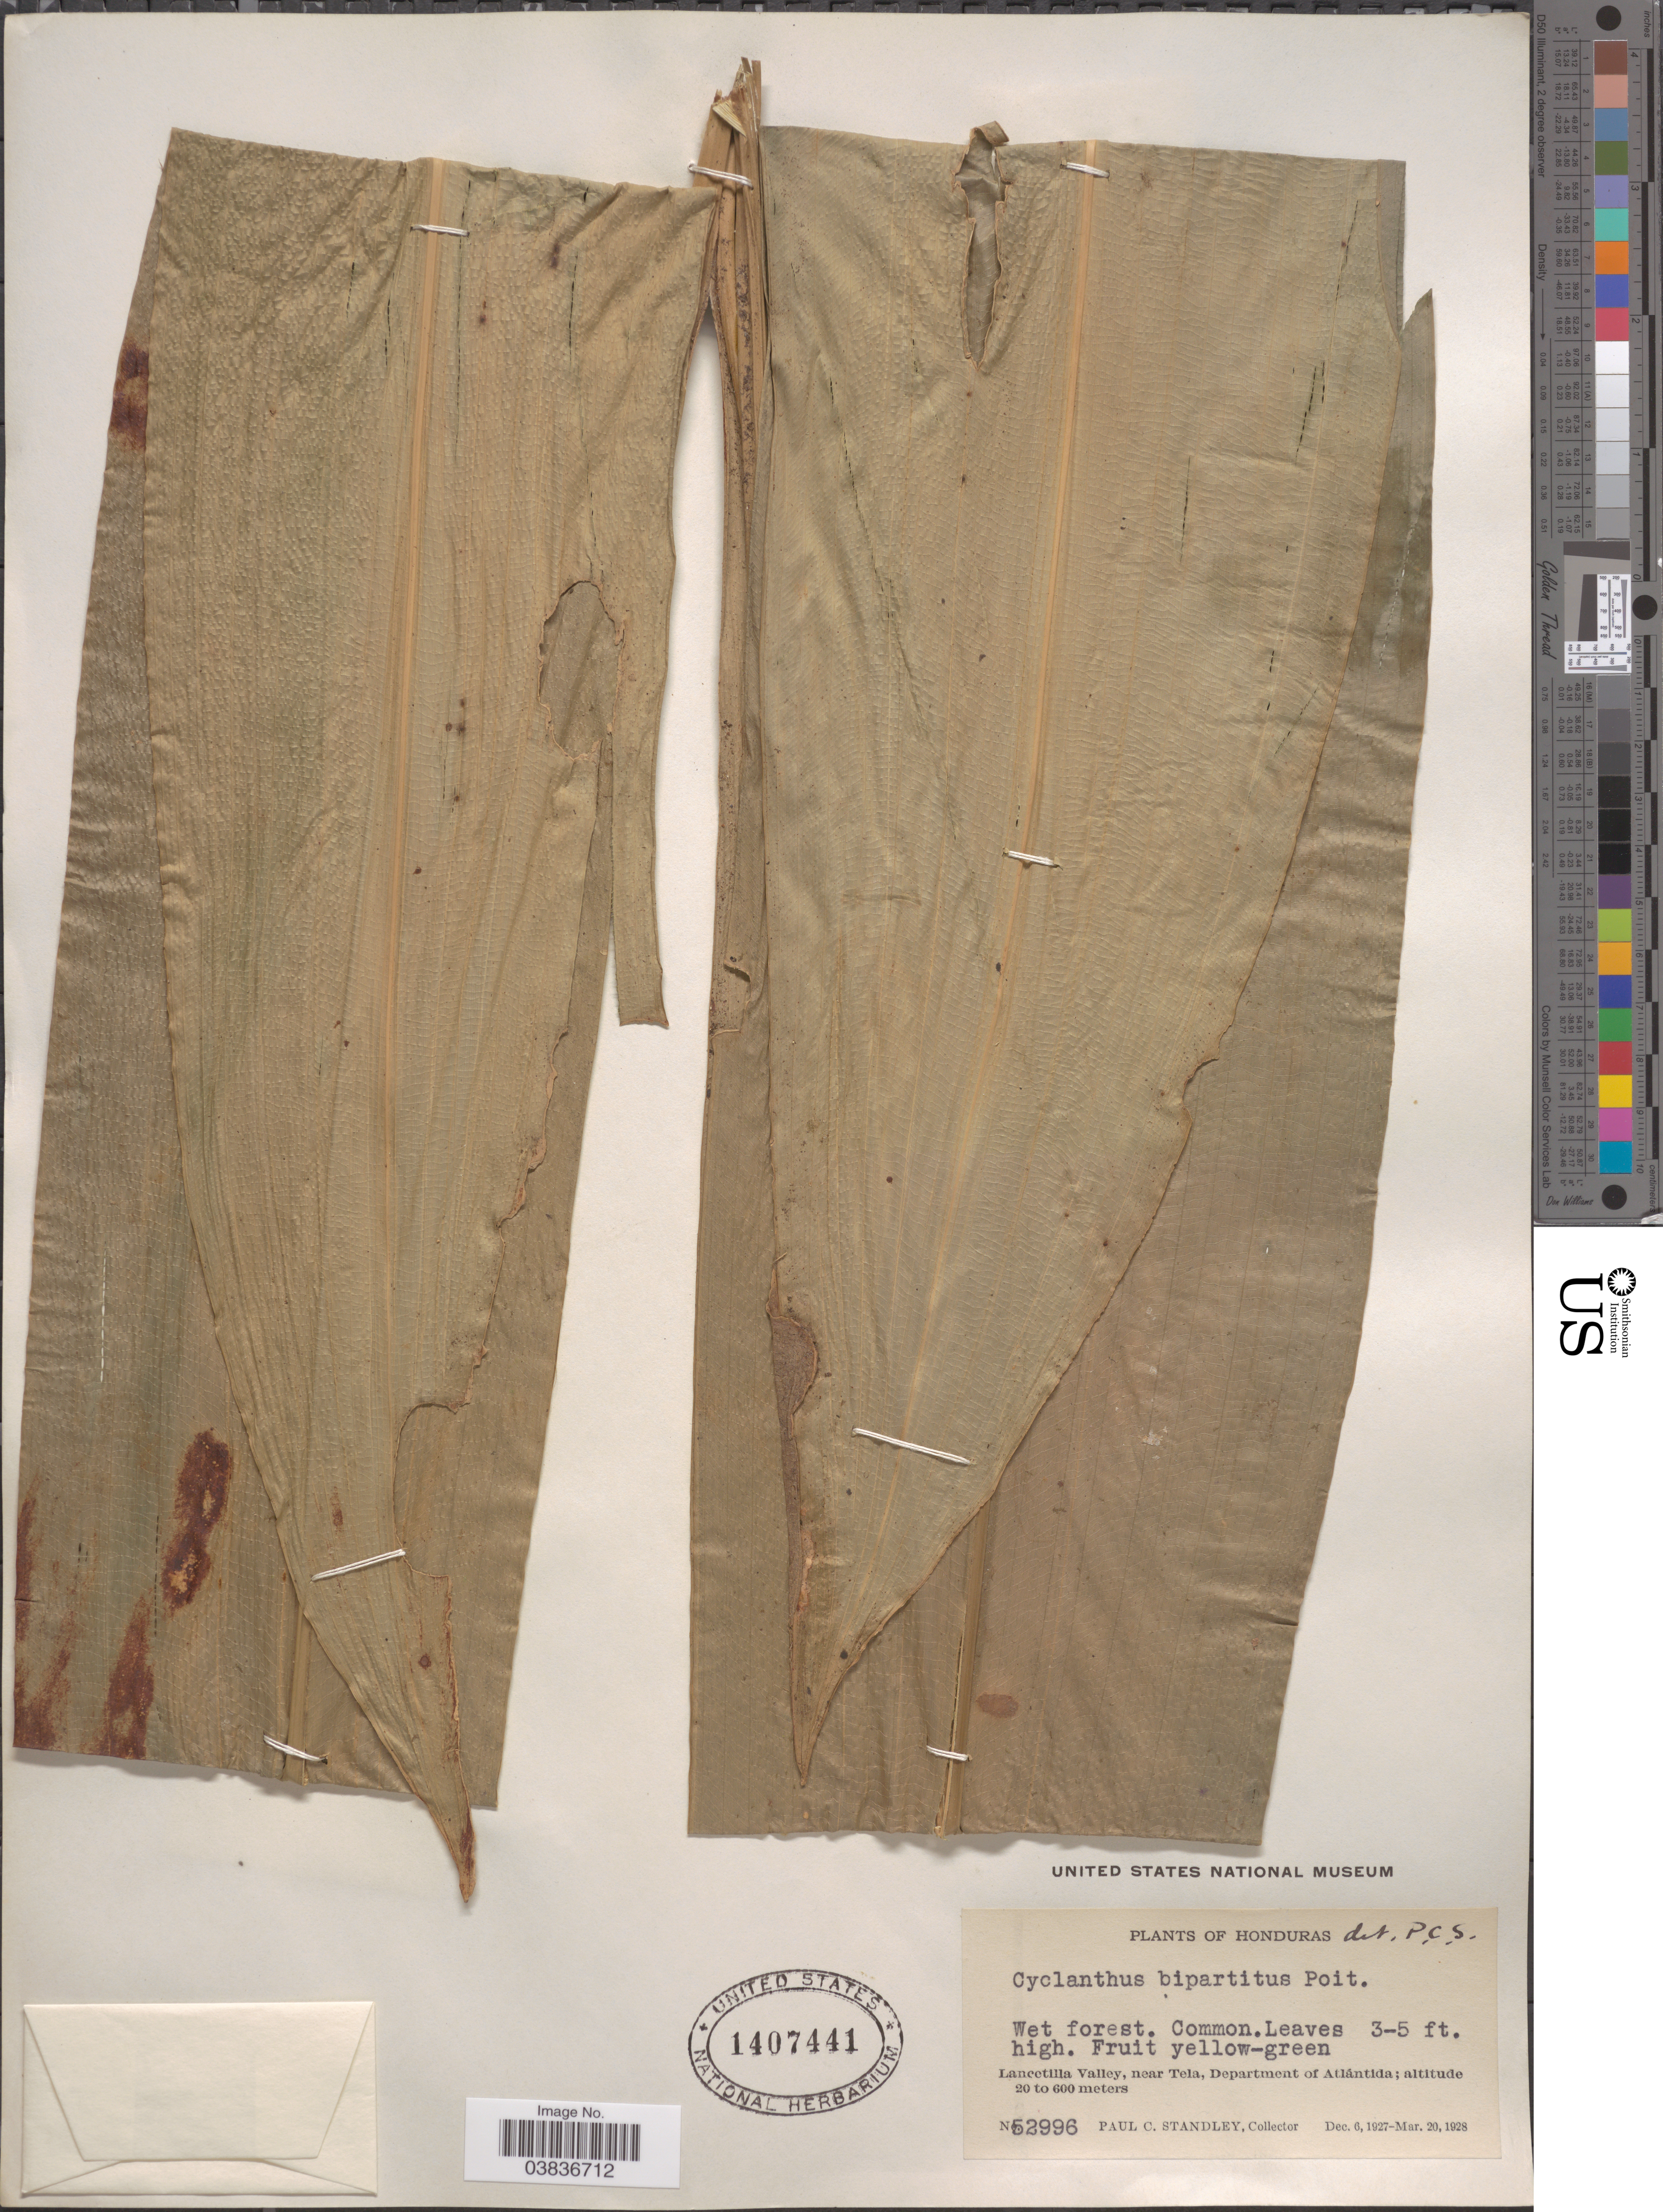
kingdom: Plantae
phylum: Tracheophyta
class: Liliopsida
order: Pandanales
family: Cyclanthaceae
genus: Cyclanthus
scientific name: Cyclanthus bipartitus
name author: Poit. ex A. Rich.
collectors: P. C. Standley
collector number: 52996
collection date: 1927-12-06/1928-03-20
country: Honduras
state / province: Atlantida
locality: Lancetilla Valley, near Tela, Department of Atlántida.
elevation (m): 20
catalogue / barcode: US 1407441